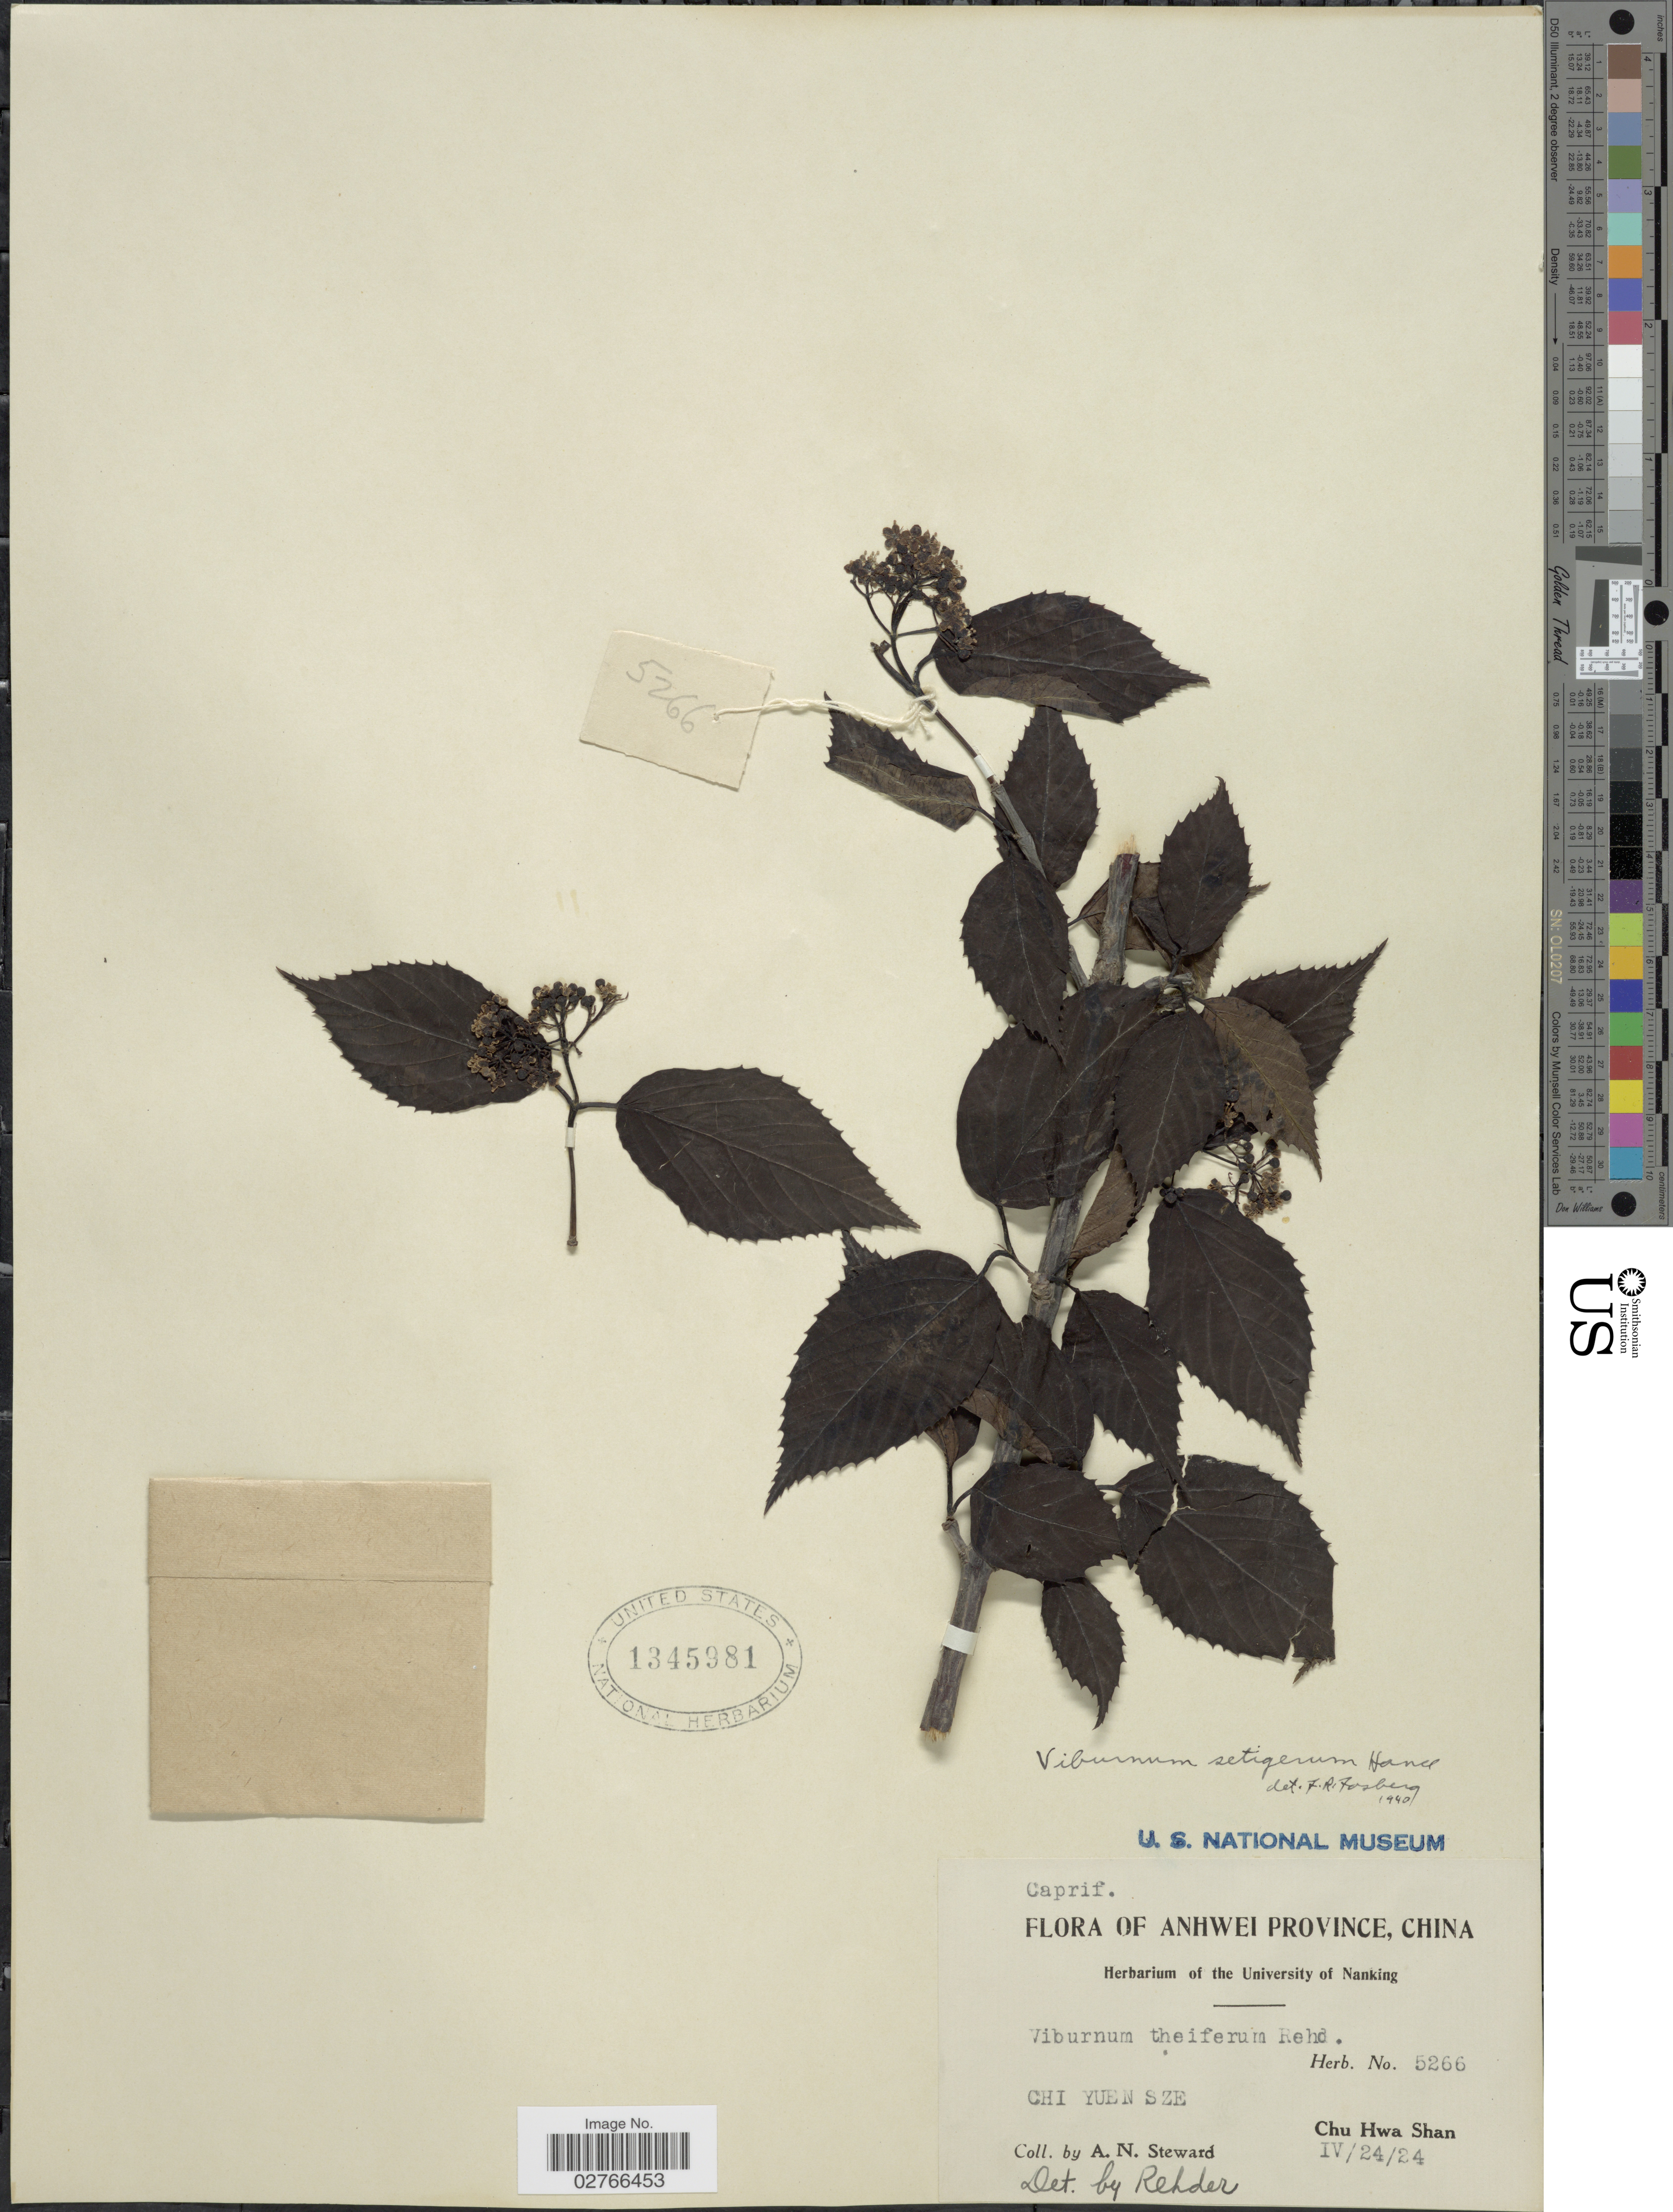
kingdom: Plantae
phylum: Tracheophyta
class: Magnoliopsida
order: Dipsacales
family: Viburnaceae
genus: Viburnum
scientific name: Viburnum setigerum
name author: Hance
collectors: A. N. Steward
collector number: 5266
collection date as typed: Transcribed d/m/y: 24/4/24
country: China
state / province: Anhui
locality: Anhwei Province, Chi Yuen Sze, Chu Hwa Shan.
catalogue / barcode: US 1345981